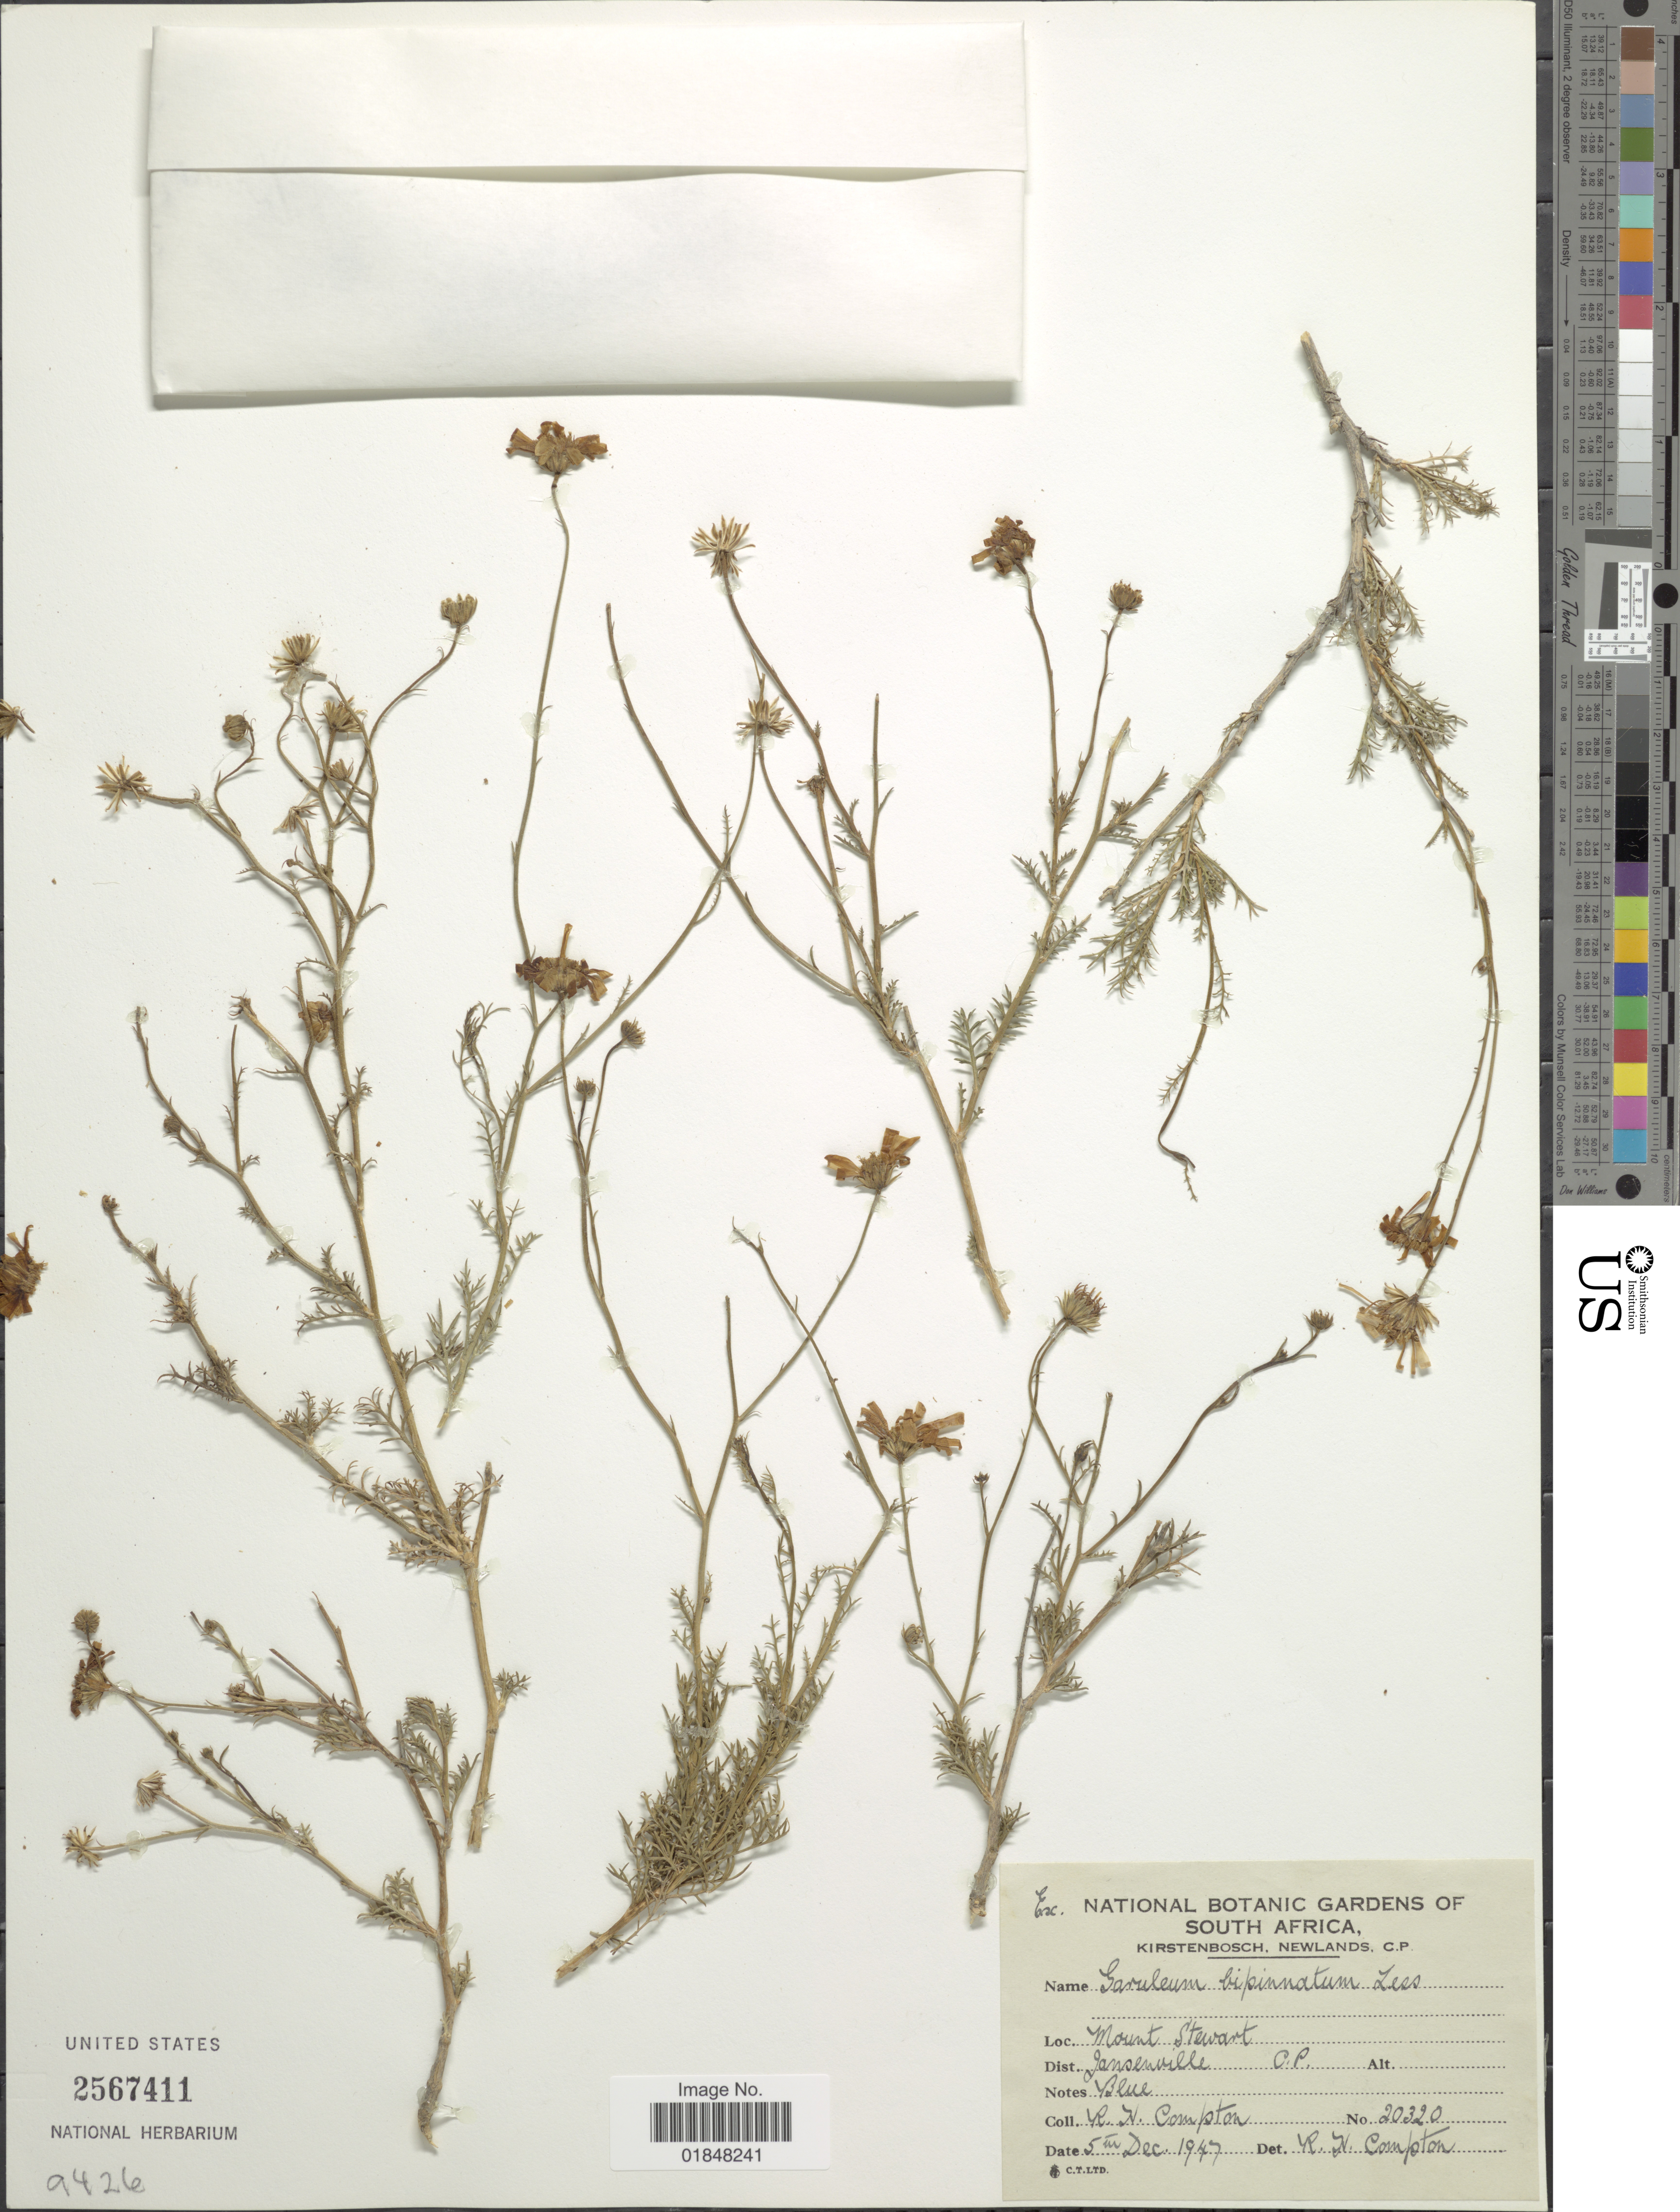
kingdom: Plantae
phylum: Tracheophyta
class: Magnoliopsida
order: Asterales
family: Asteraceae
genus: Garuleum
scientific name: Garuleum bipinnatum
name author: (Thunb.) Less.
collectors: R. H. Compton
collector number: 20320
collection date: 1947-12-05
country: South Africa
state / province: Eastern Cape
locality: Mount Stewart, Dist. Janseville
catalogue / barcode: US 2567411